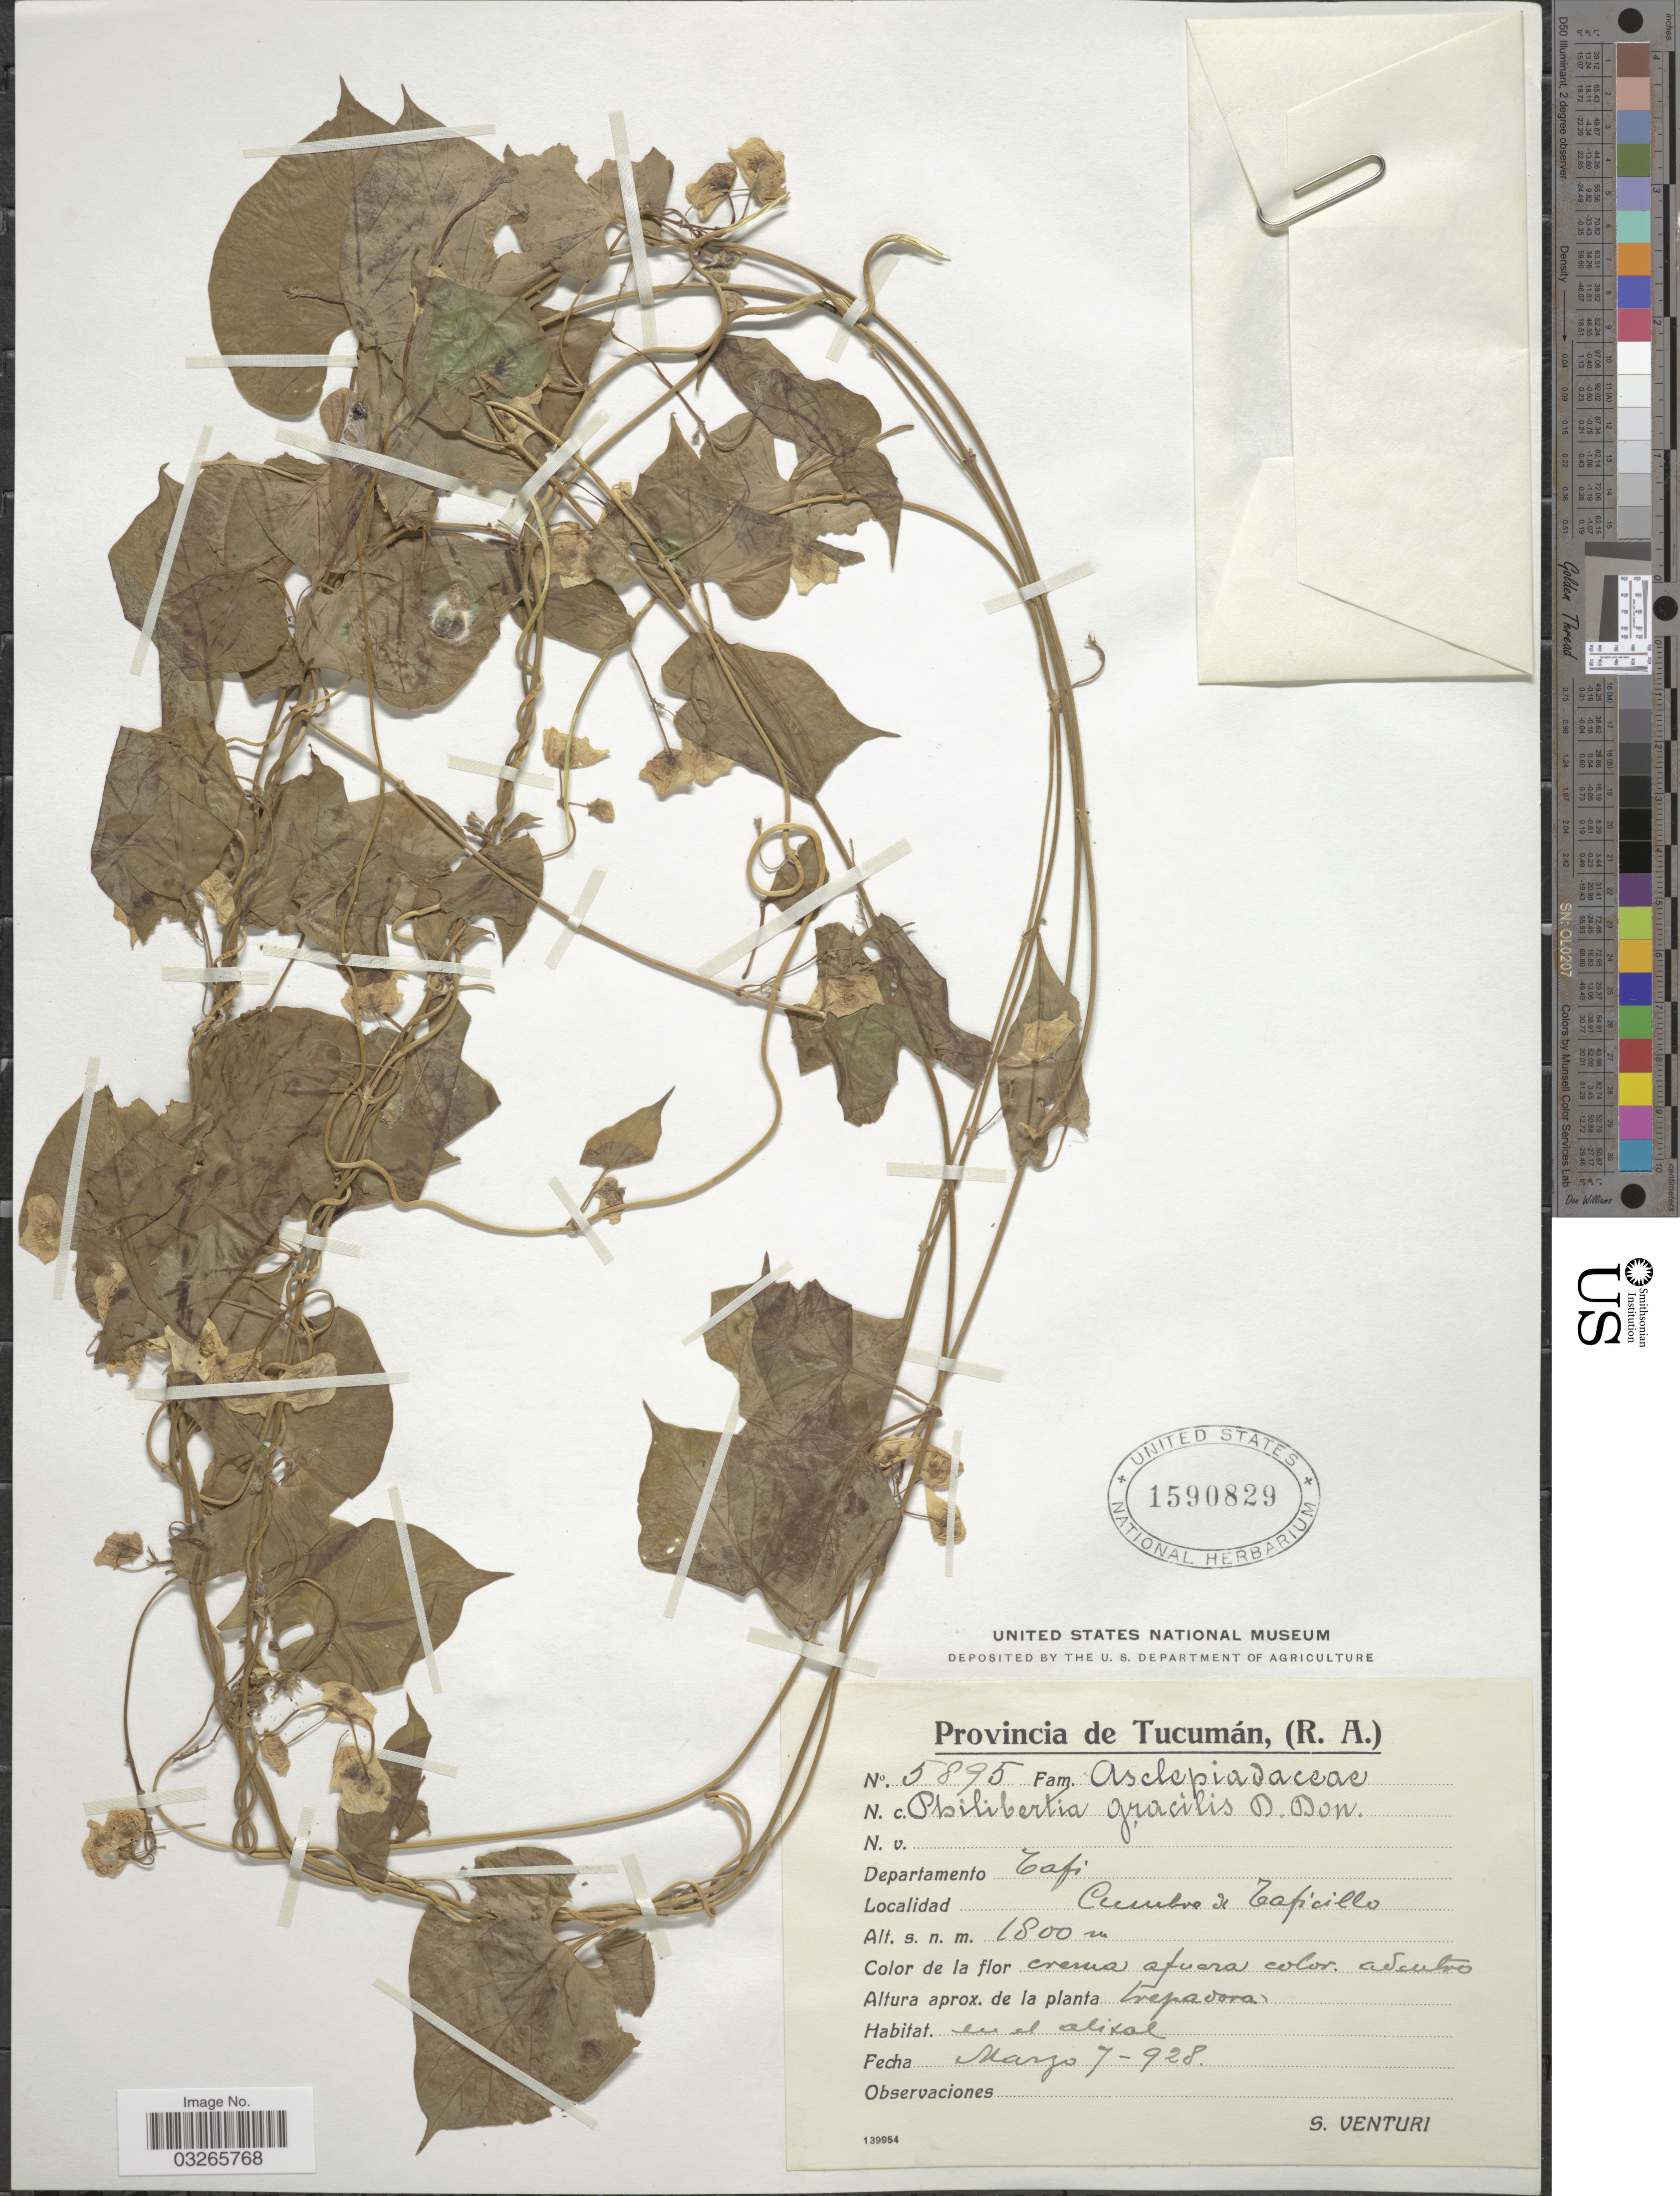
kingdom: Plantae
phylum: Tracheophyta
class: Magnoliopsida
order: Gentianales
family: Apocynaceae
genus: Sarcostemma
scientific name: Sarcostemma gilliesii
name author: (Hook. & Arn.) Decne.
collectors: S. Venturi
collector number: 5895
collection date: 1928-03-07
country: Argentina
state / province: Tucuman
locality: Departamento Tafi. Cumbre de Taficillo.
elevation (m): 1800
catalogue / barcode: US 1590829